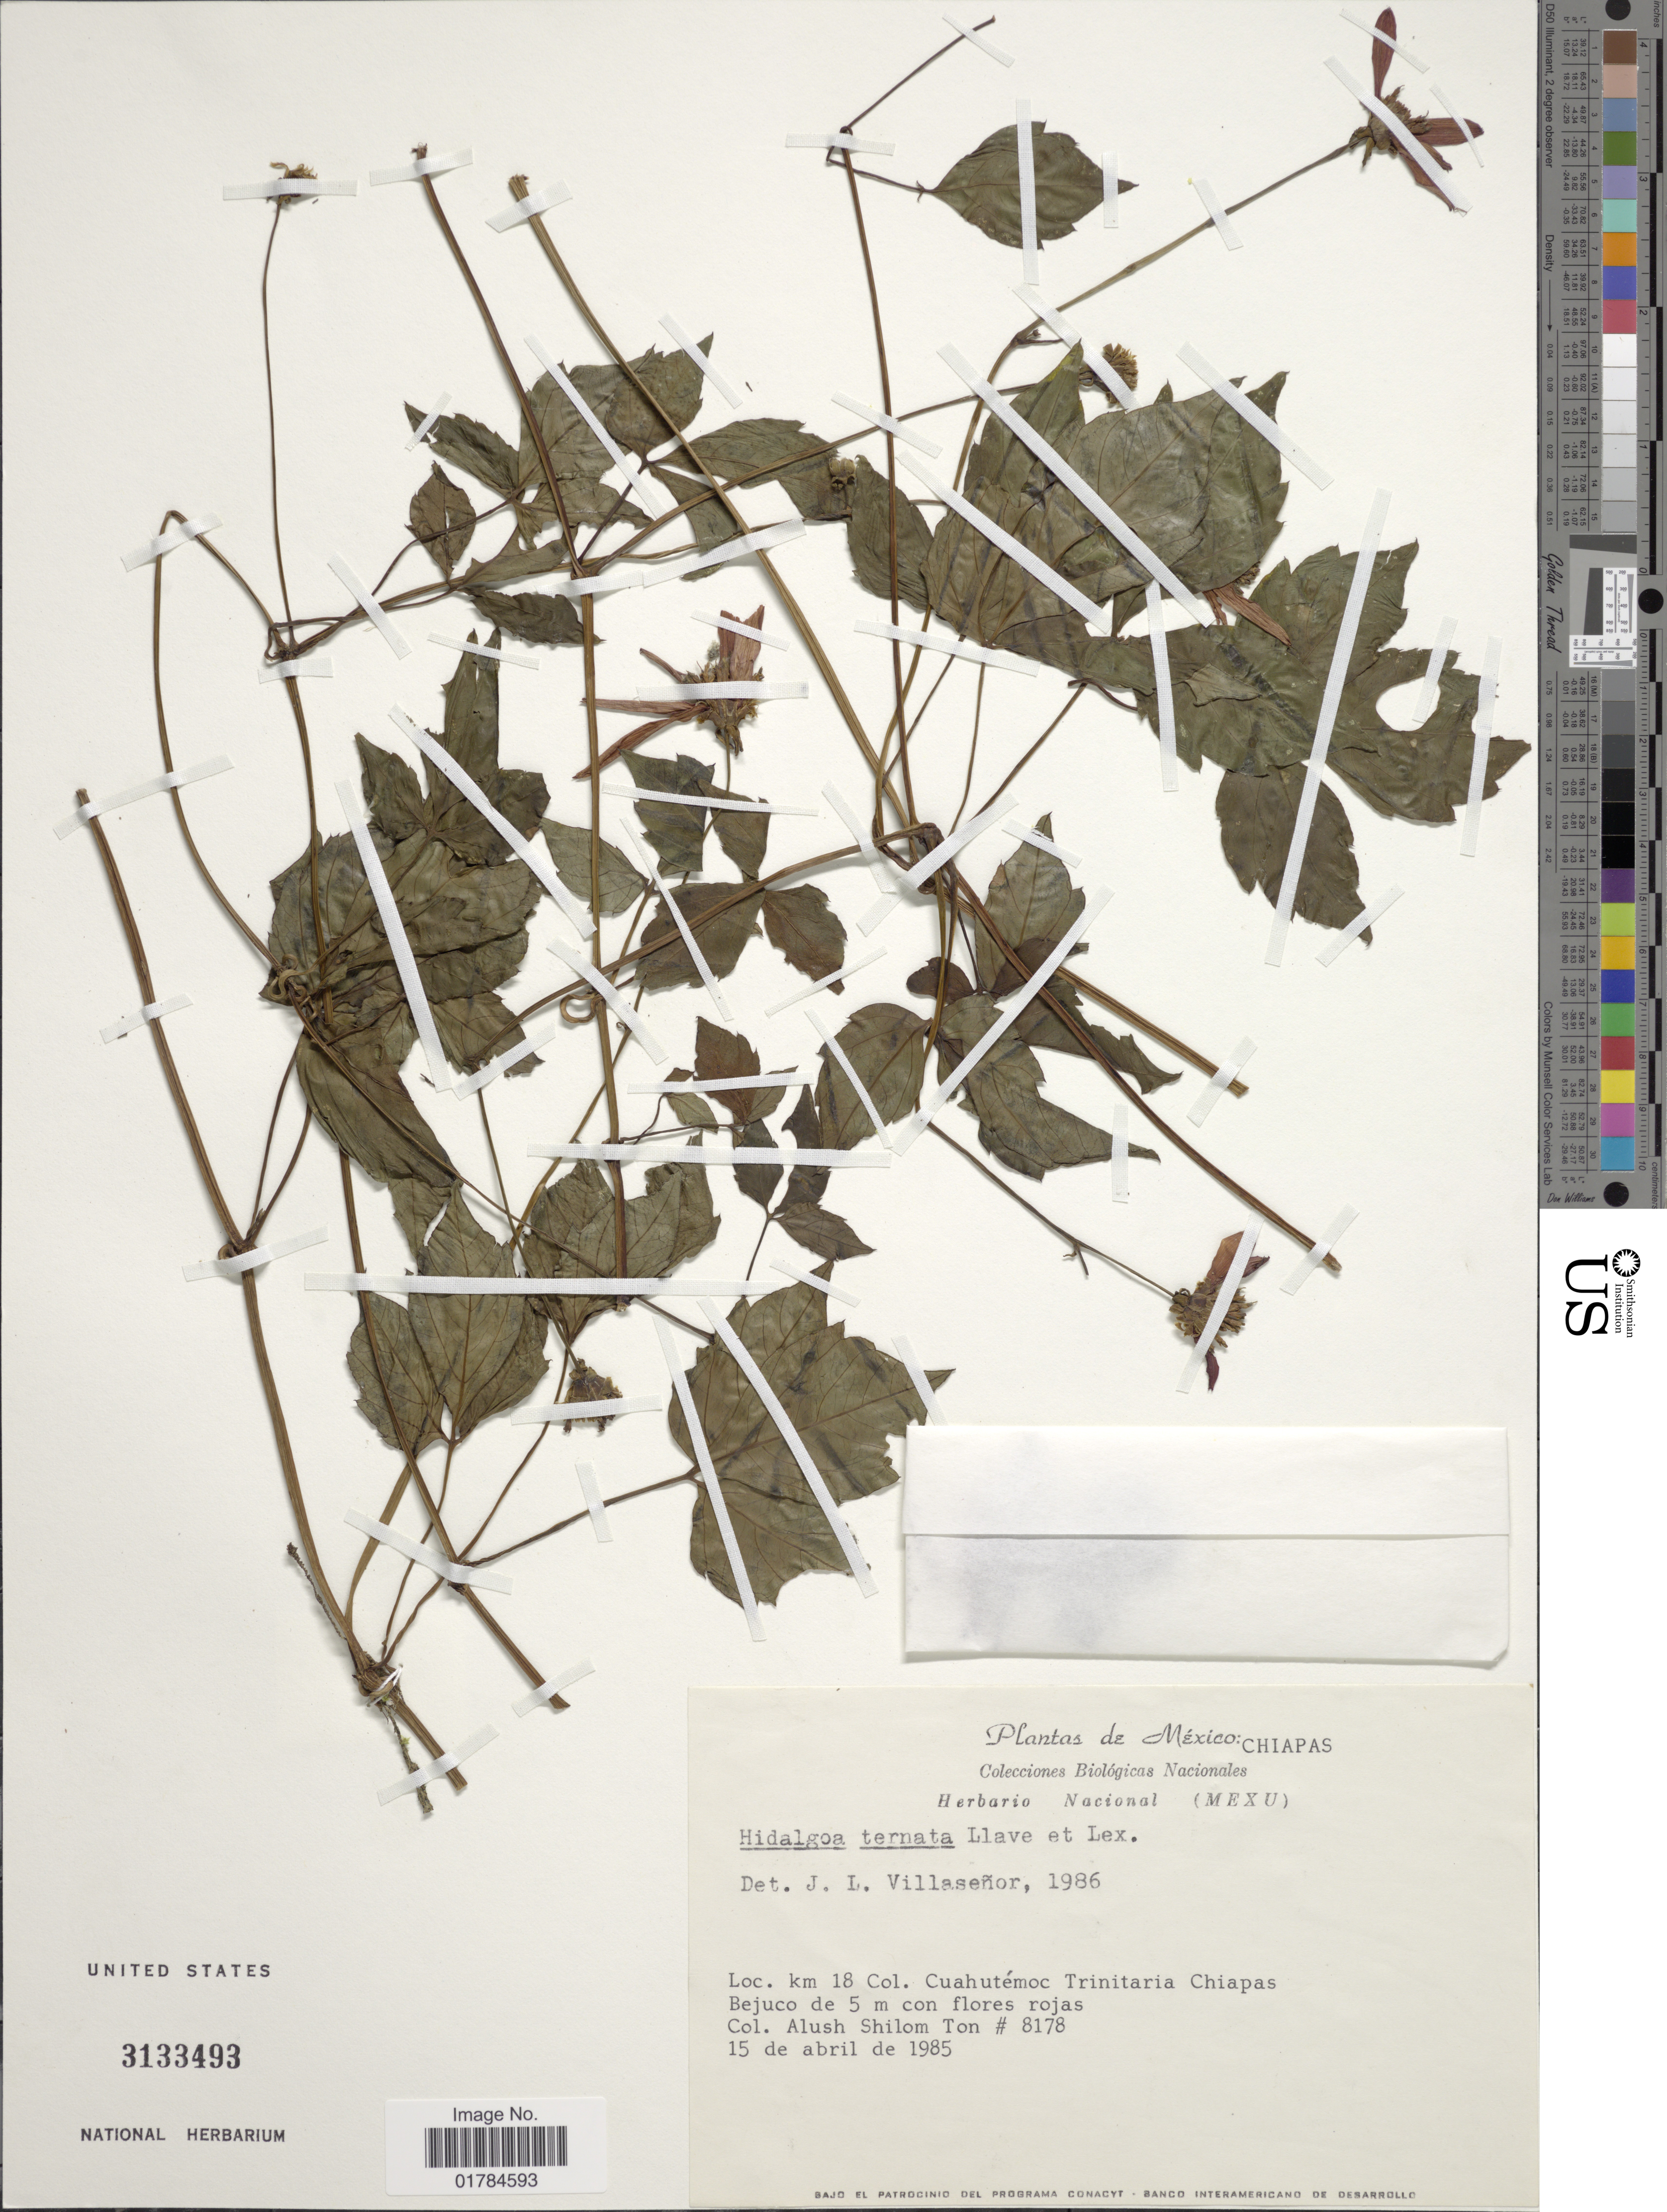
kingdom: Plantae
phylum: Tracheophyta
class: Magnoliopsida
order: Asterales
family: Asteraceae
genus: Hidalgoa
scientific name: Hidalgoa ternata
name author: La Llave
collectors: A. S. Ton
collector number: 8178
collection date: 1985-04-15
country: Mexico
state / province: Chiapas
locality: Km 18 Col. Cuahutemoc Trinitaria Chiapas Bejuco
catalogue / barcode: US 3133493